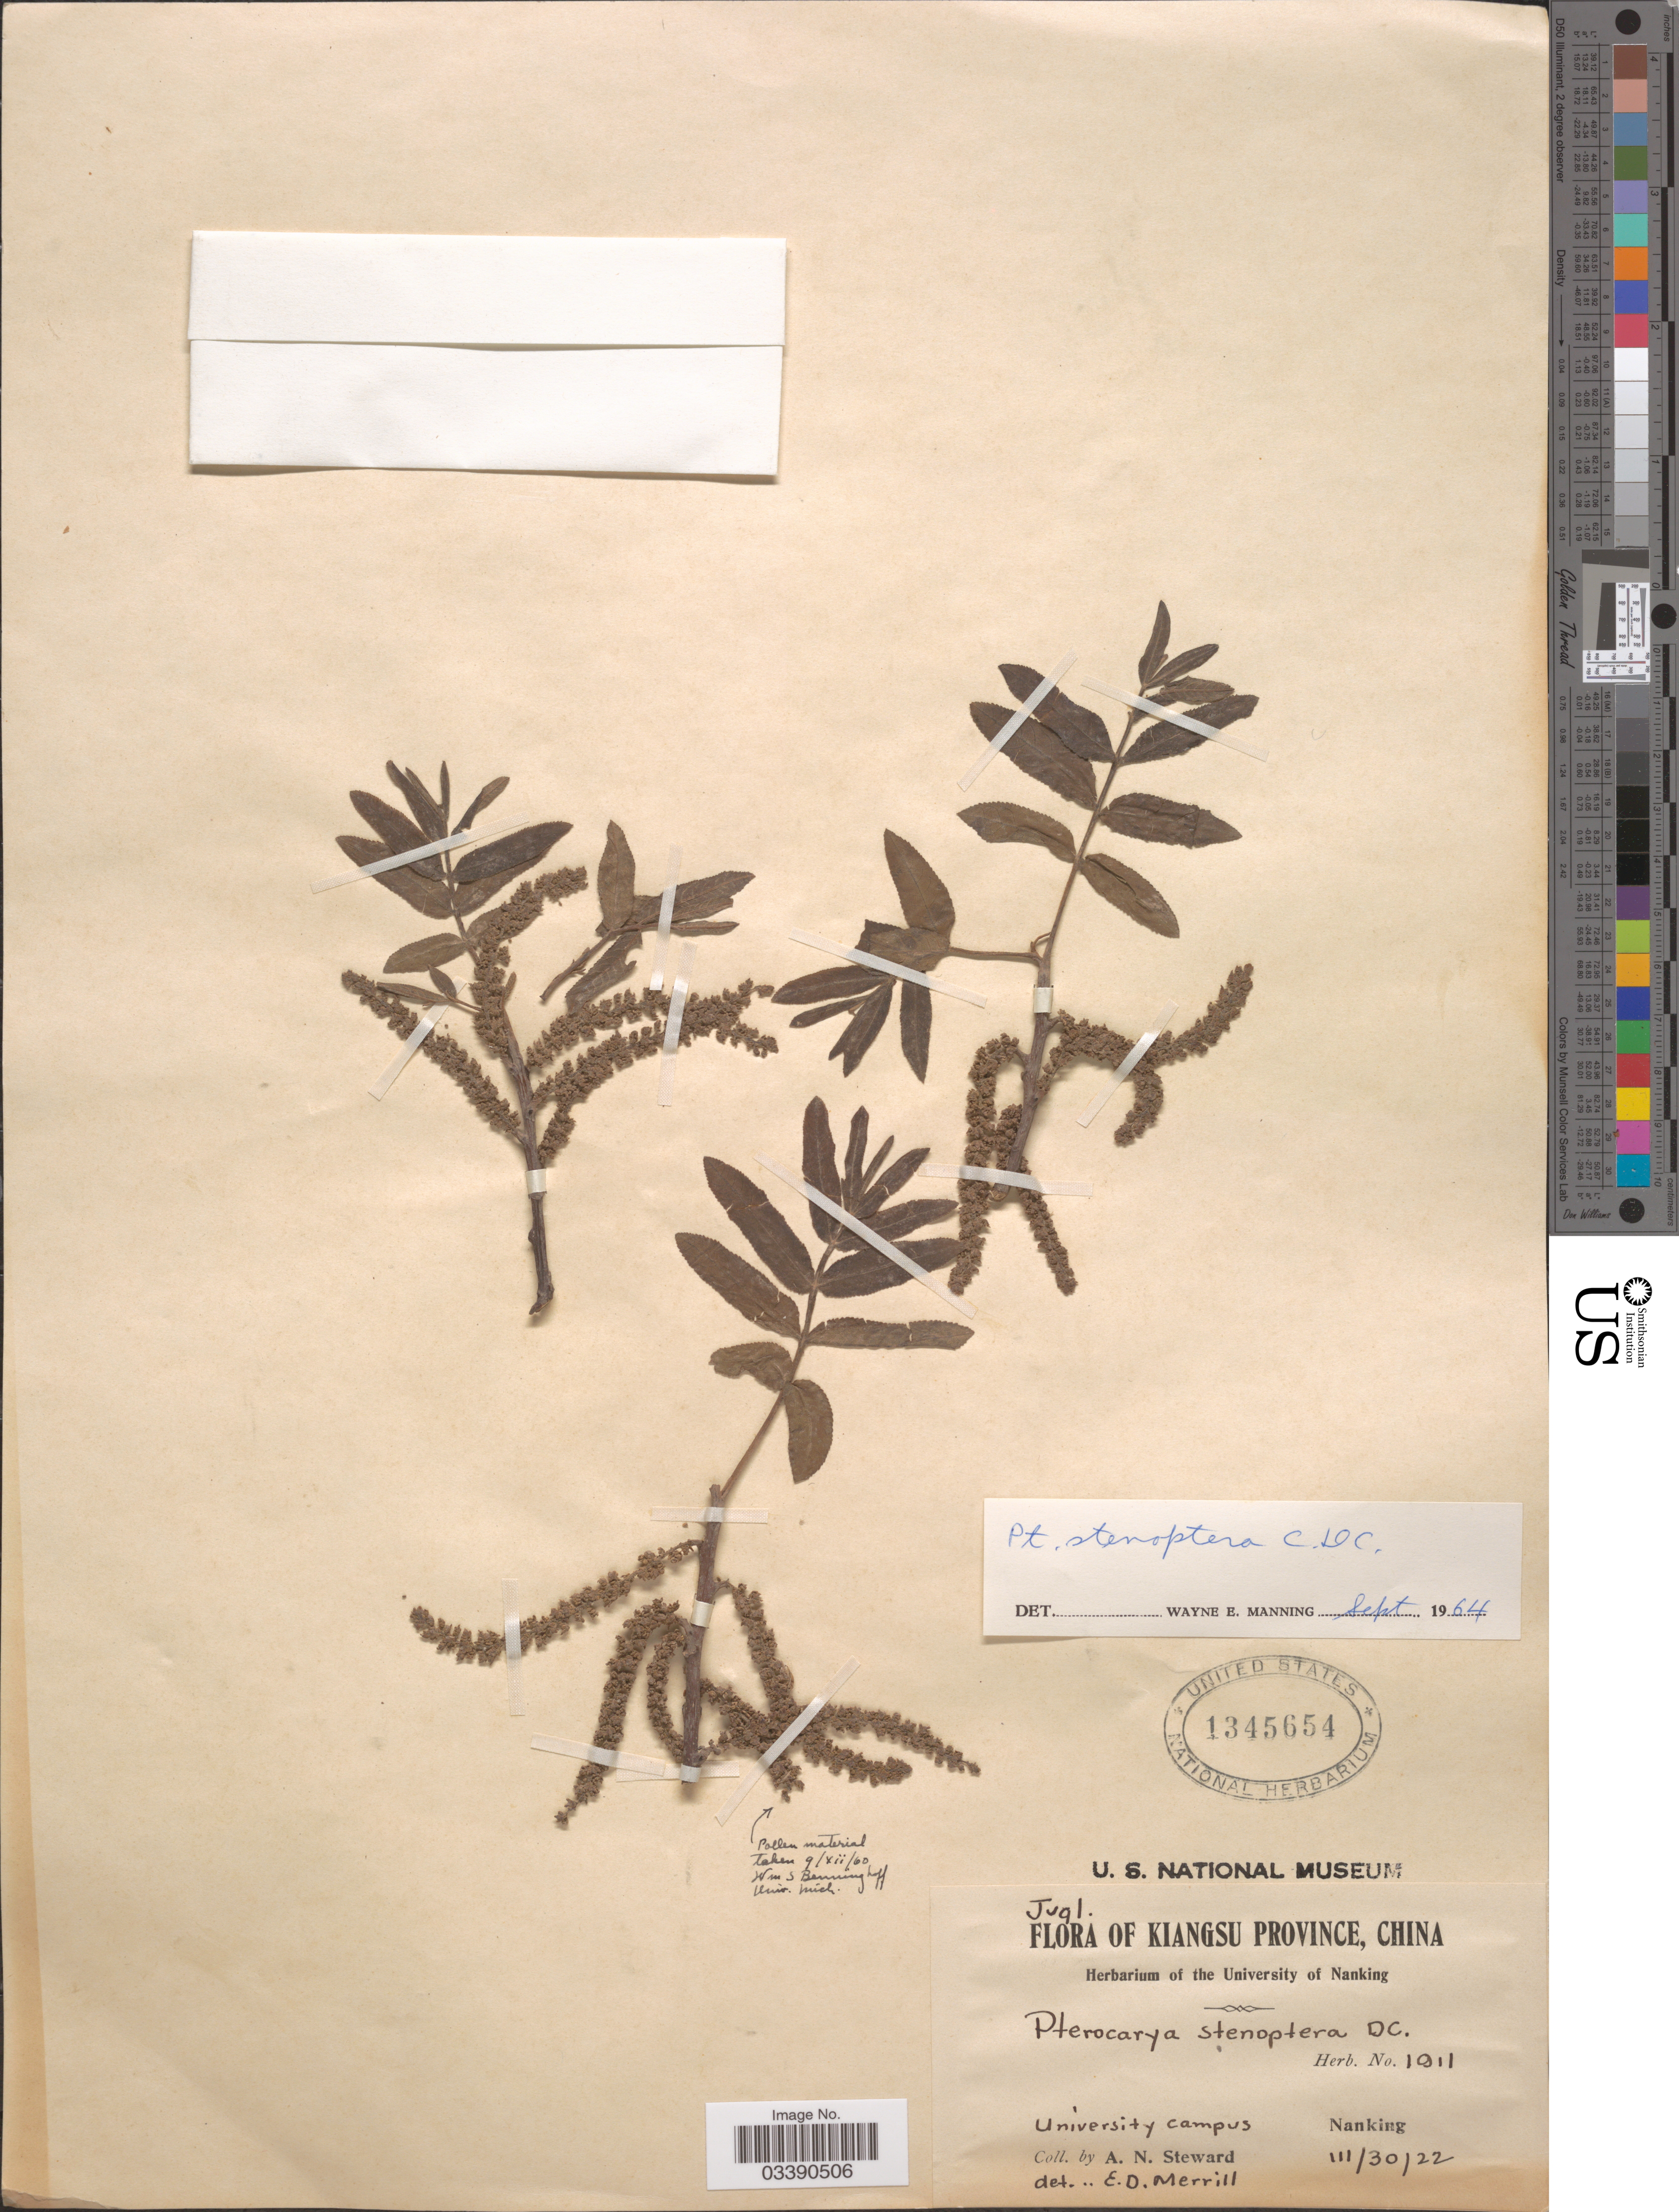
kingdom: Plantae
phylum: Tracheophyta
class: Magnoliopsida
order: Fagales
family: Juglandaceae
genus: Pterocarya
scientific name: Pterocarya stenoptera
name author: C. DC.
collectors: A. N. Steward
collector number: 1911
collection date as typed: Transcribed d/m/y: 30/11/22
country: China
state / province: Jiangsu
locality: Kiangsu Province. Nanking. University Campus.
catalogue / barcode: US 1345654